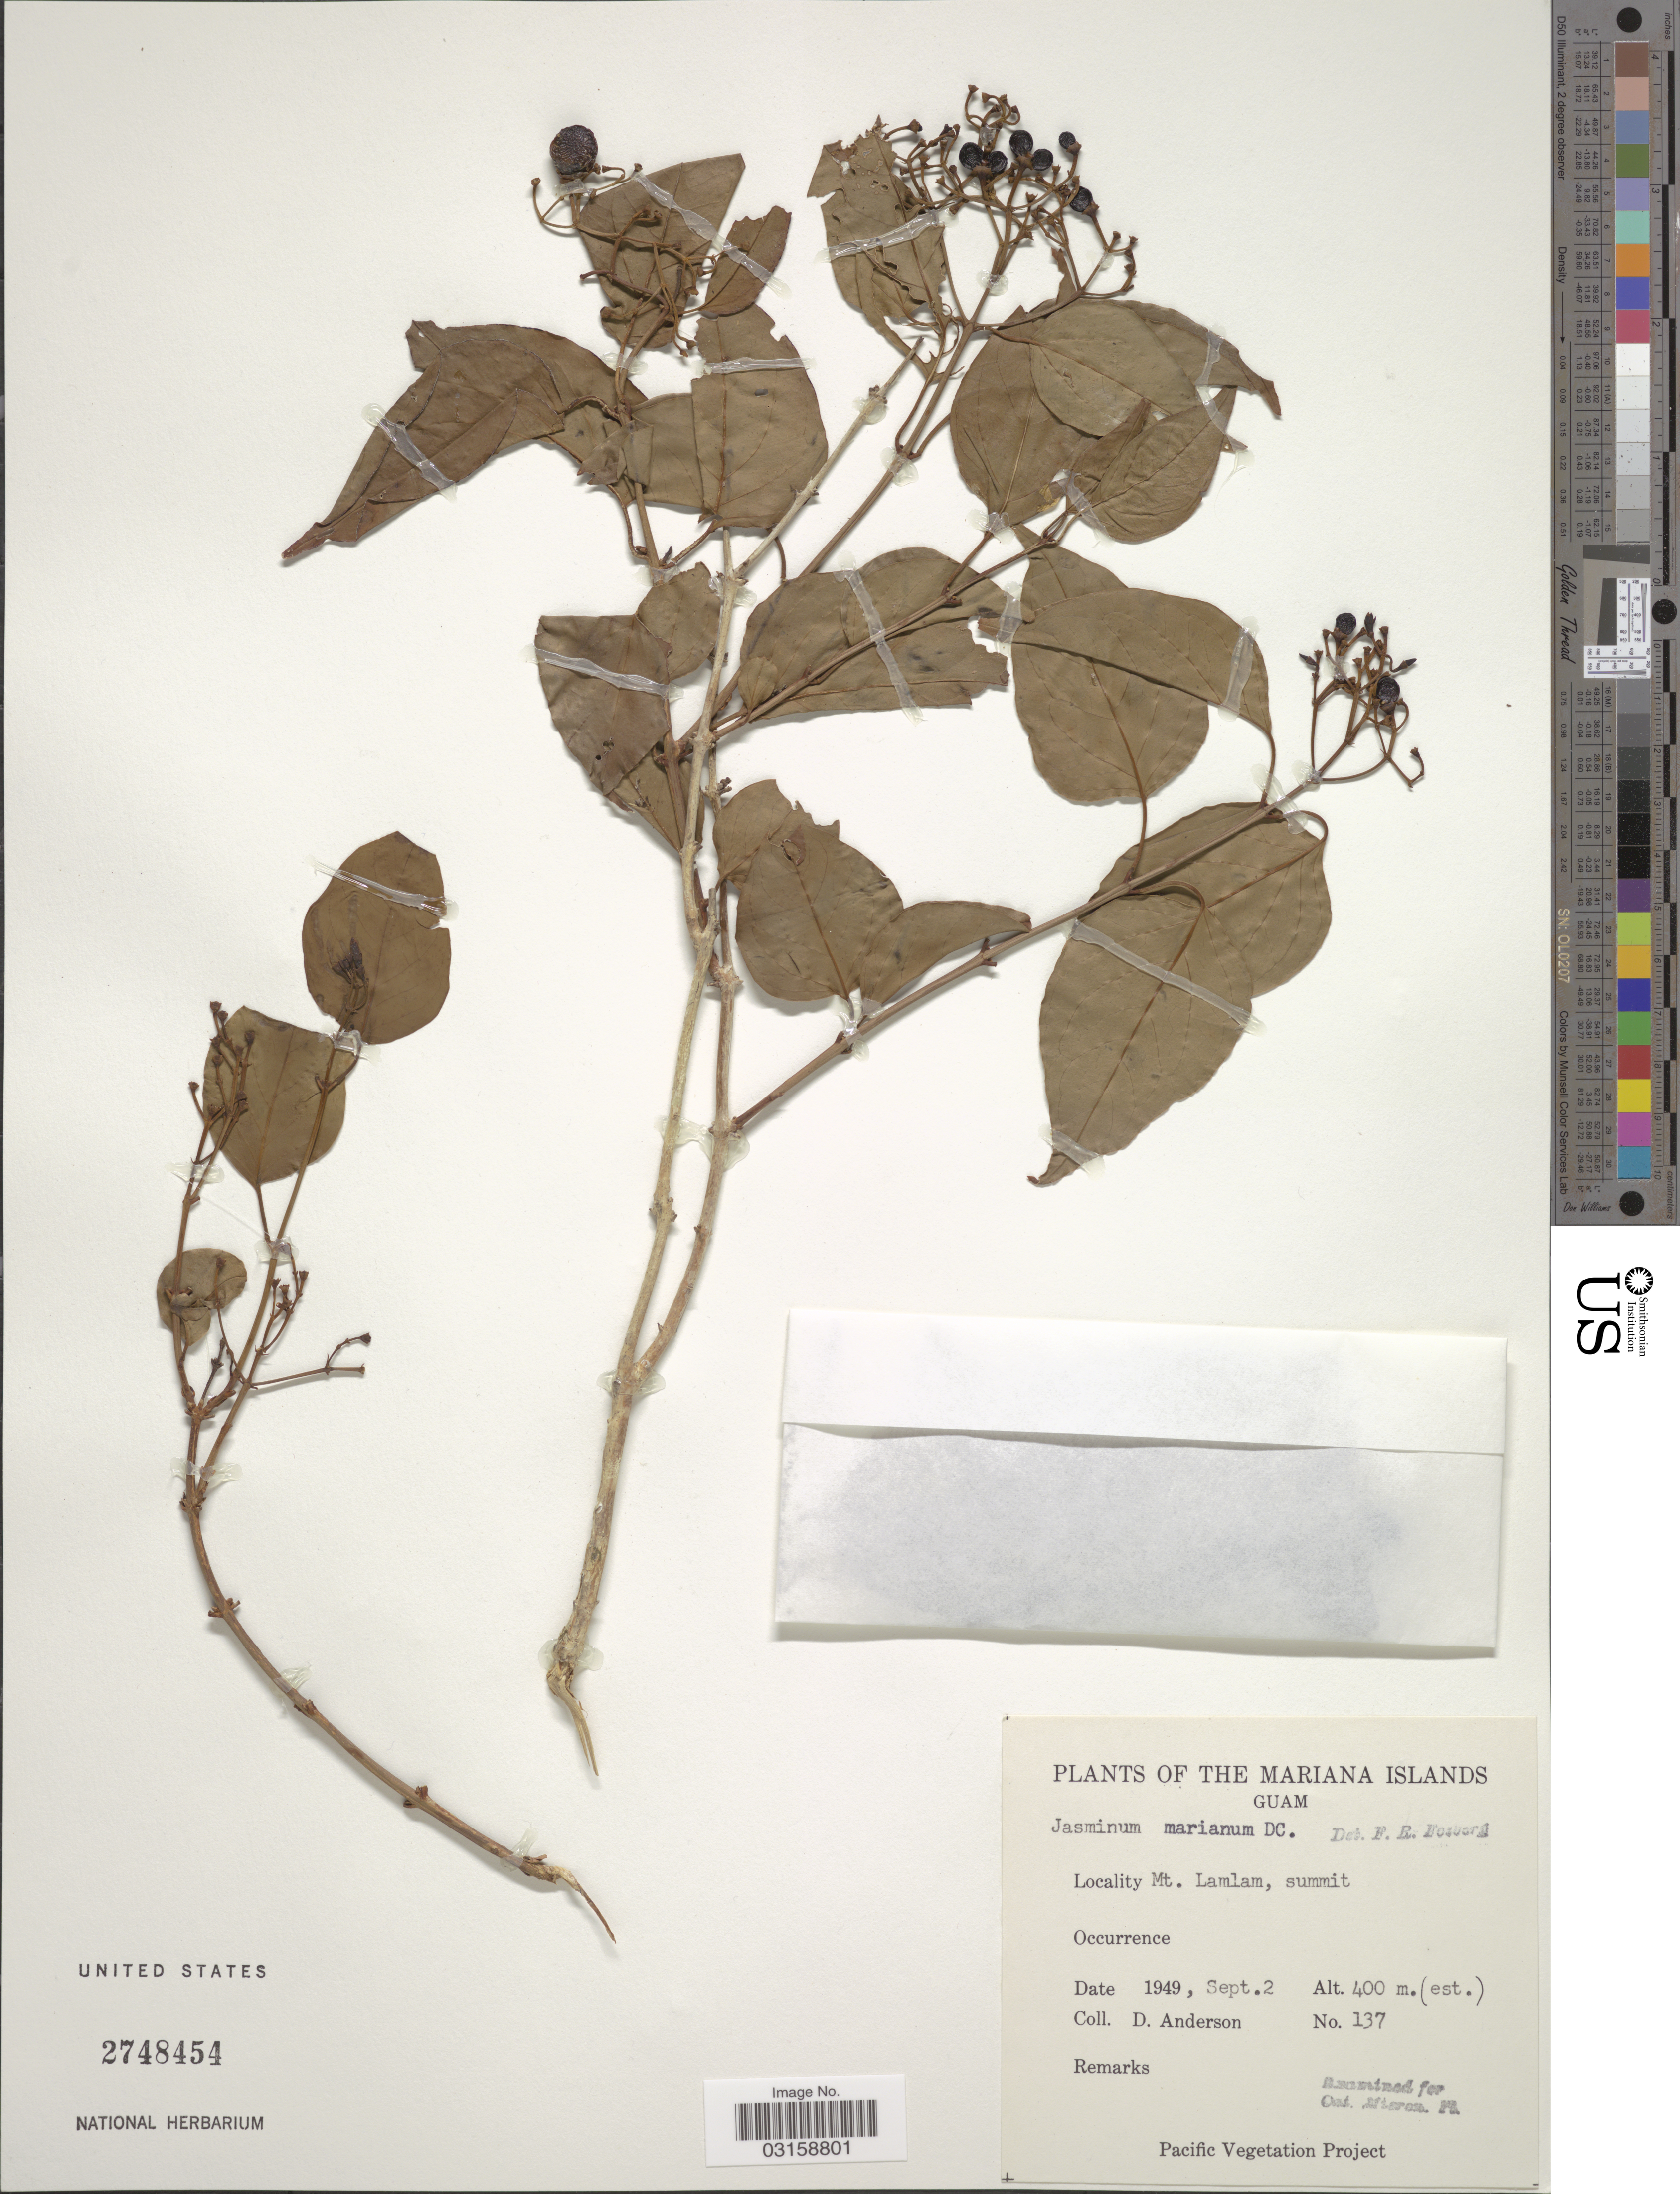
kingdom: Plantae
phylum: Tracheophyta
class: Magnoliopsida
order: Lamiales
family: Oleaceae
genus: Jasminum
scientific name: Jasminum marianum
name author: DC.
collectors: D. Anderson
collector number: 137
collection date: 1949-09-02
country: Guam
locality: Mariana Islands. Mt. Lamlam, summit.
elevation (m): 400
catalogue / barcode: US 2748454